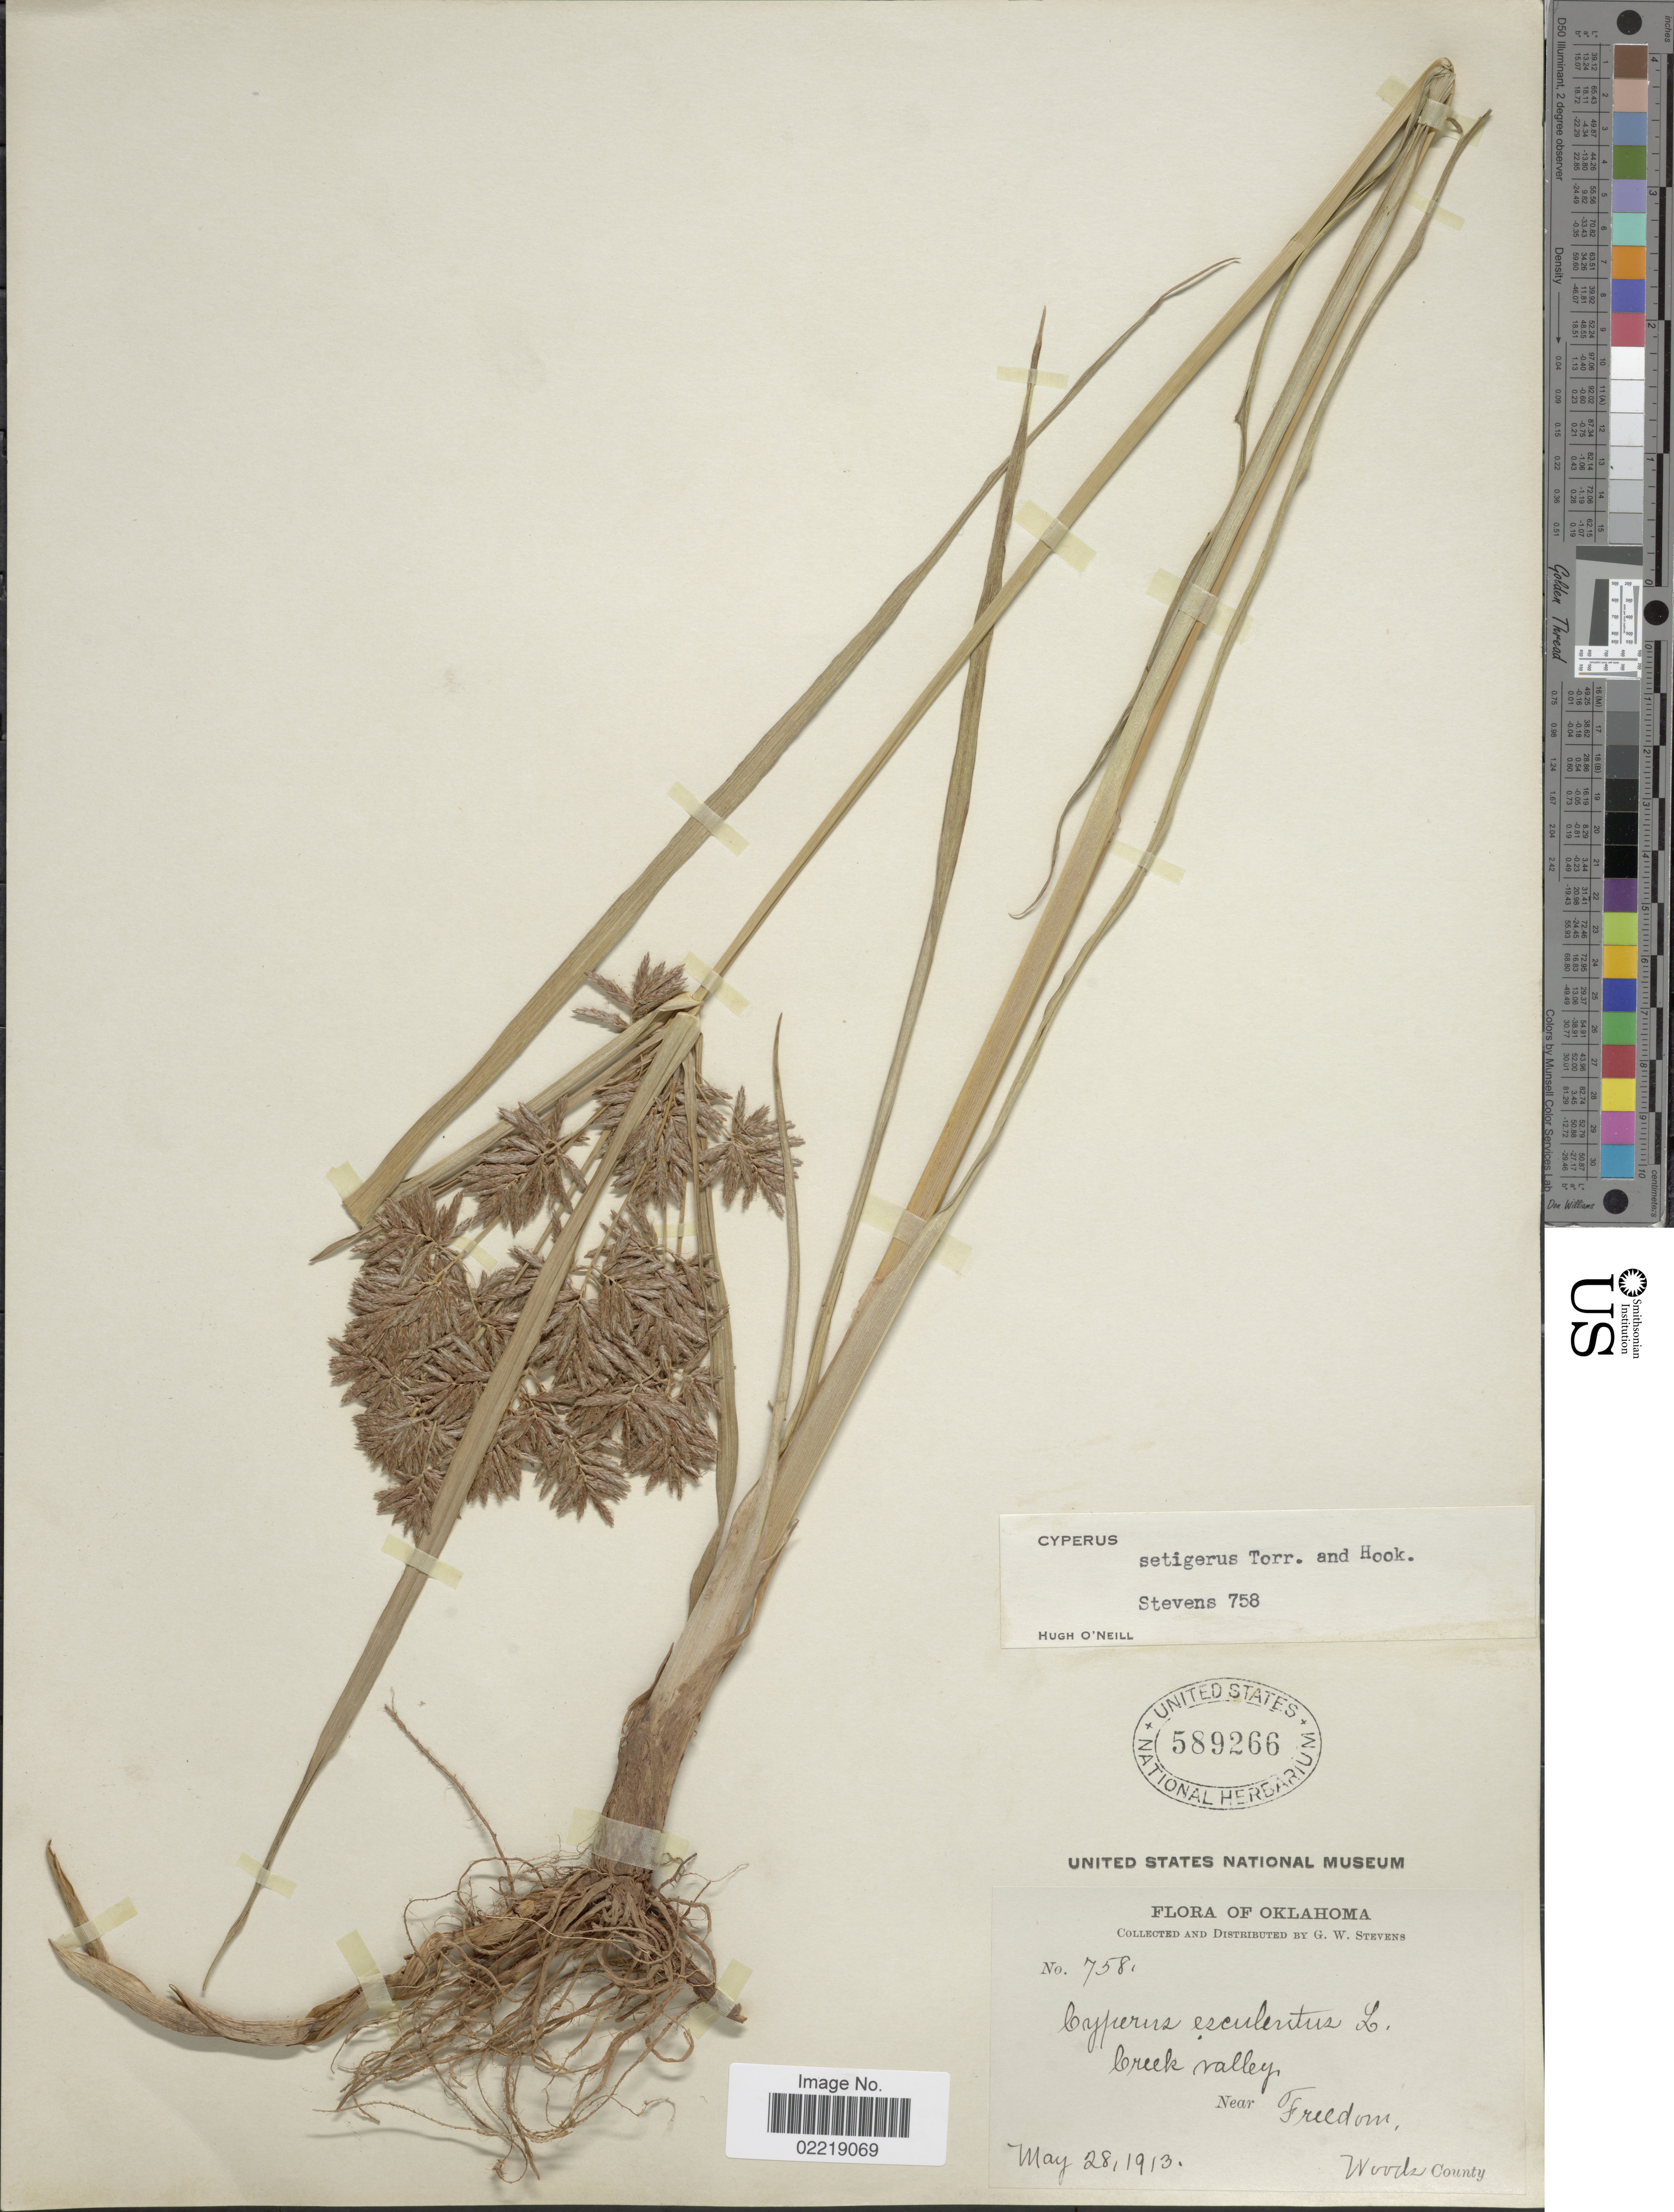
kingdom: Plantae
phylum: Tracheophyta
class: Liliopsida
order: Poales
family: Cyperaceae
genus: Cyperus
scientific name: Cyperus setigerus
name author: Torr. & Hook.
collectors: G. W. Stevens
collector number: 758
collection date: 1913-05-28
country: United States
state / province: Oklahoma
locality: Creek Valley, near Freedom. Woods County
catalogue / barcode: US 589266